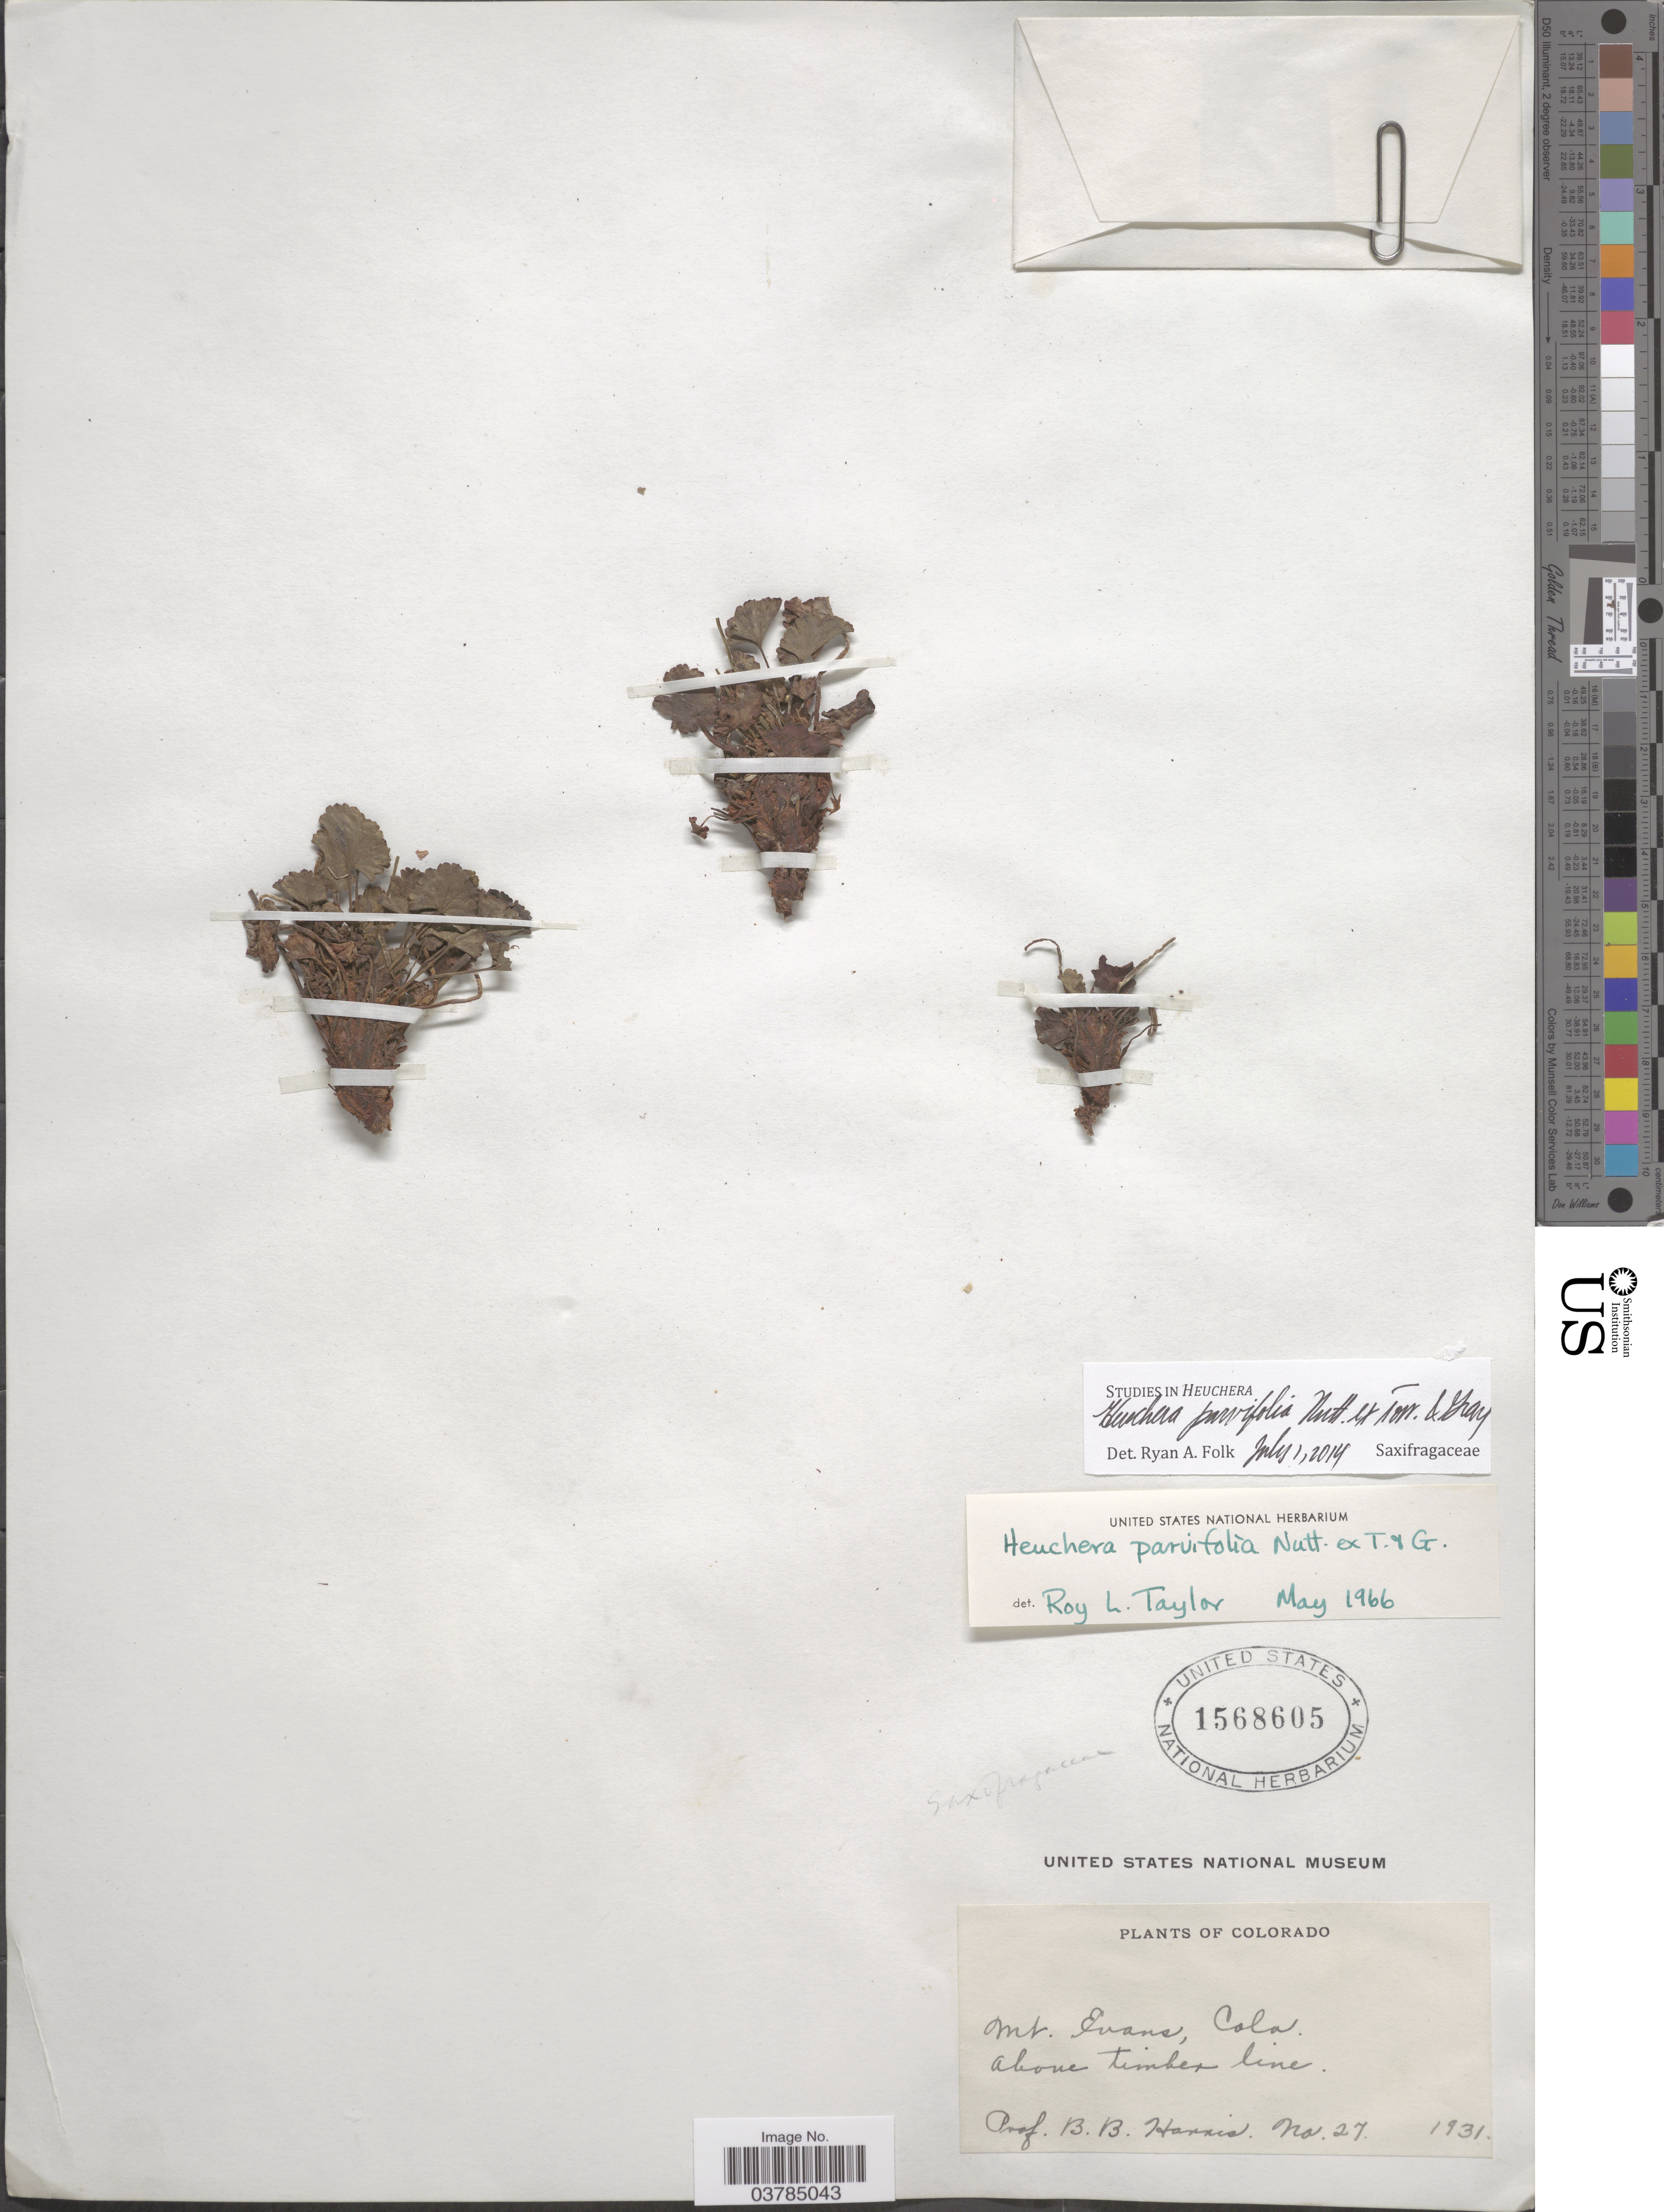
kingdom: Plantae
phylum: Tracheophyta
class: Magnoliopsida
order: Saxifragales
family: Saxifragaceae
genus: Heuchera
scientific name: Heuchera parvifolia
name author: Nutt.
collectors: B. B. Harris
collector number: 27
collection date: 1931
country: United States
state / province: Colorado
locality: Mt. Evans. Above timber line.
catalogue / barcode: US 1568605